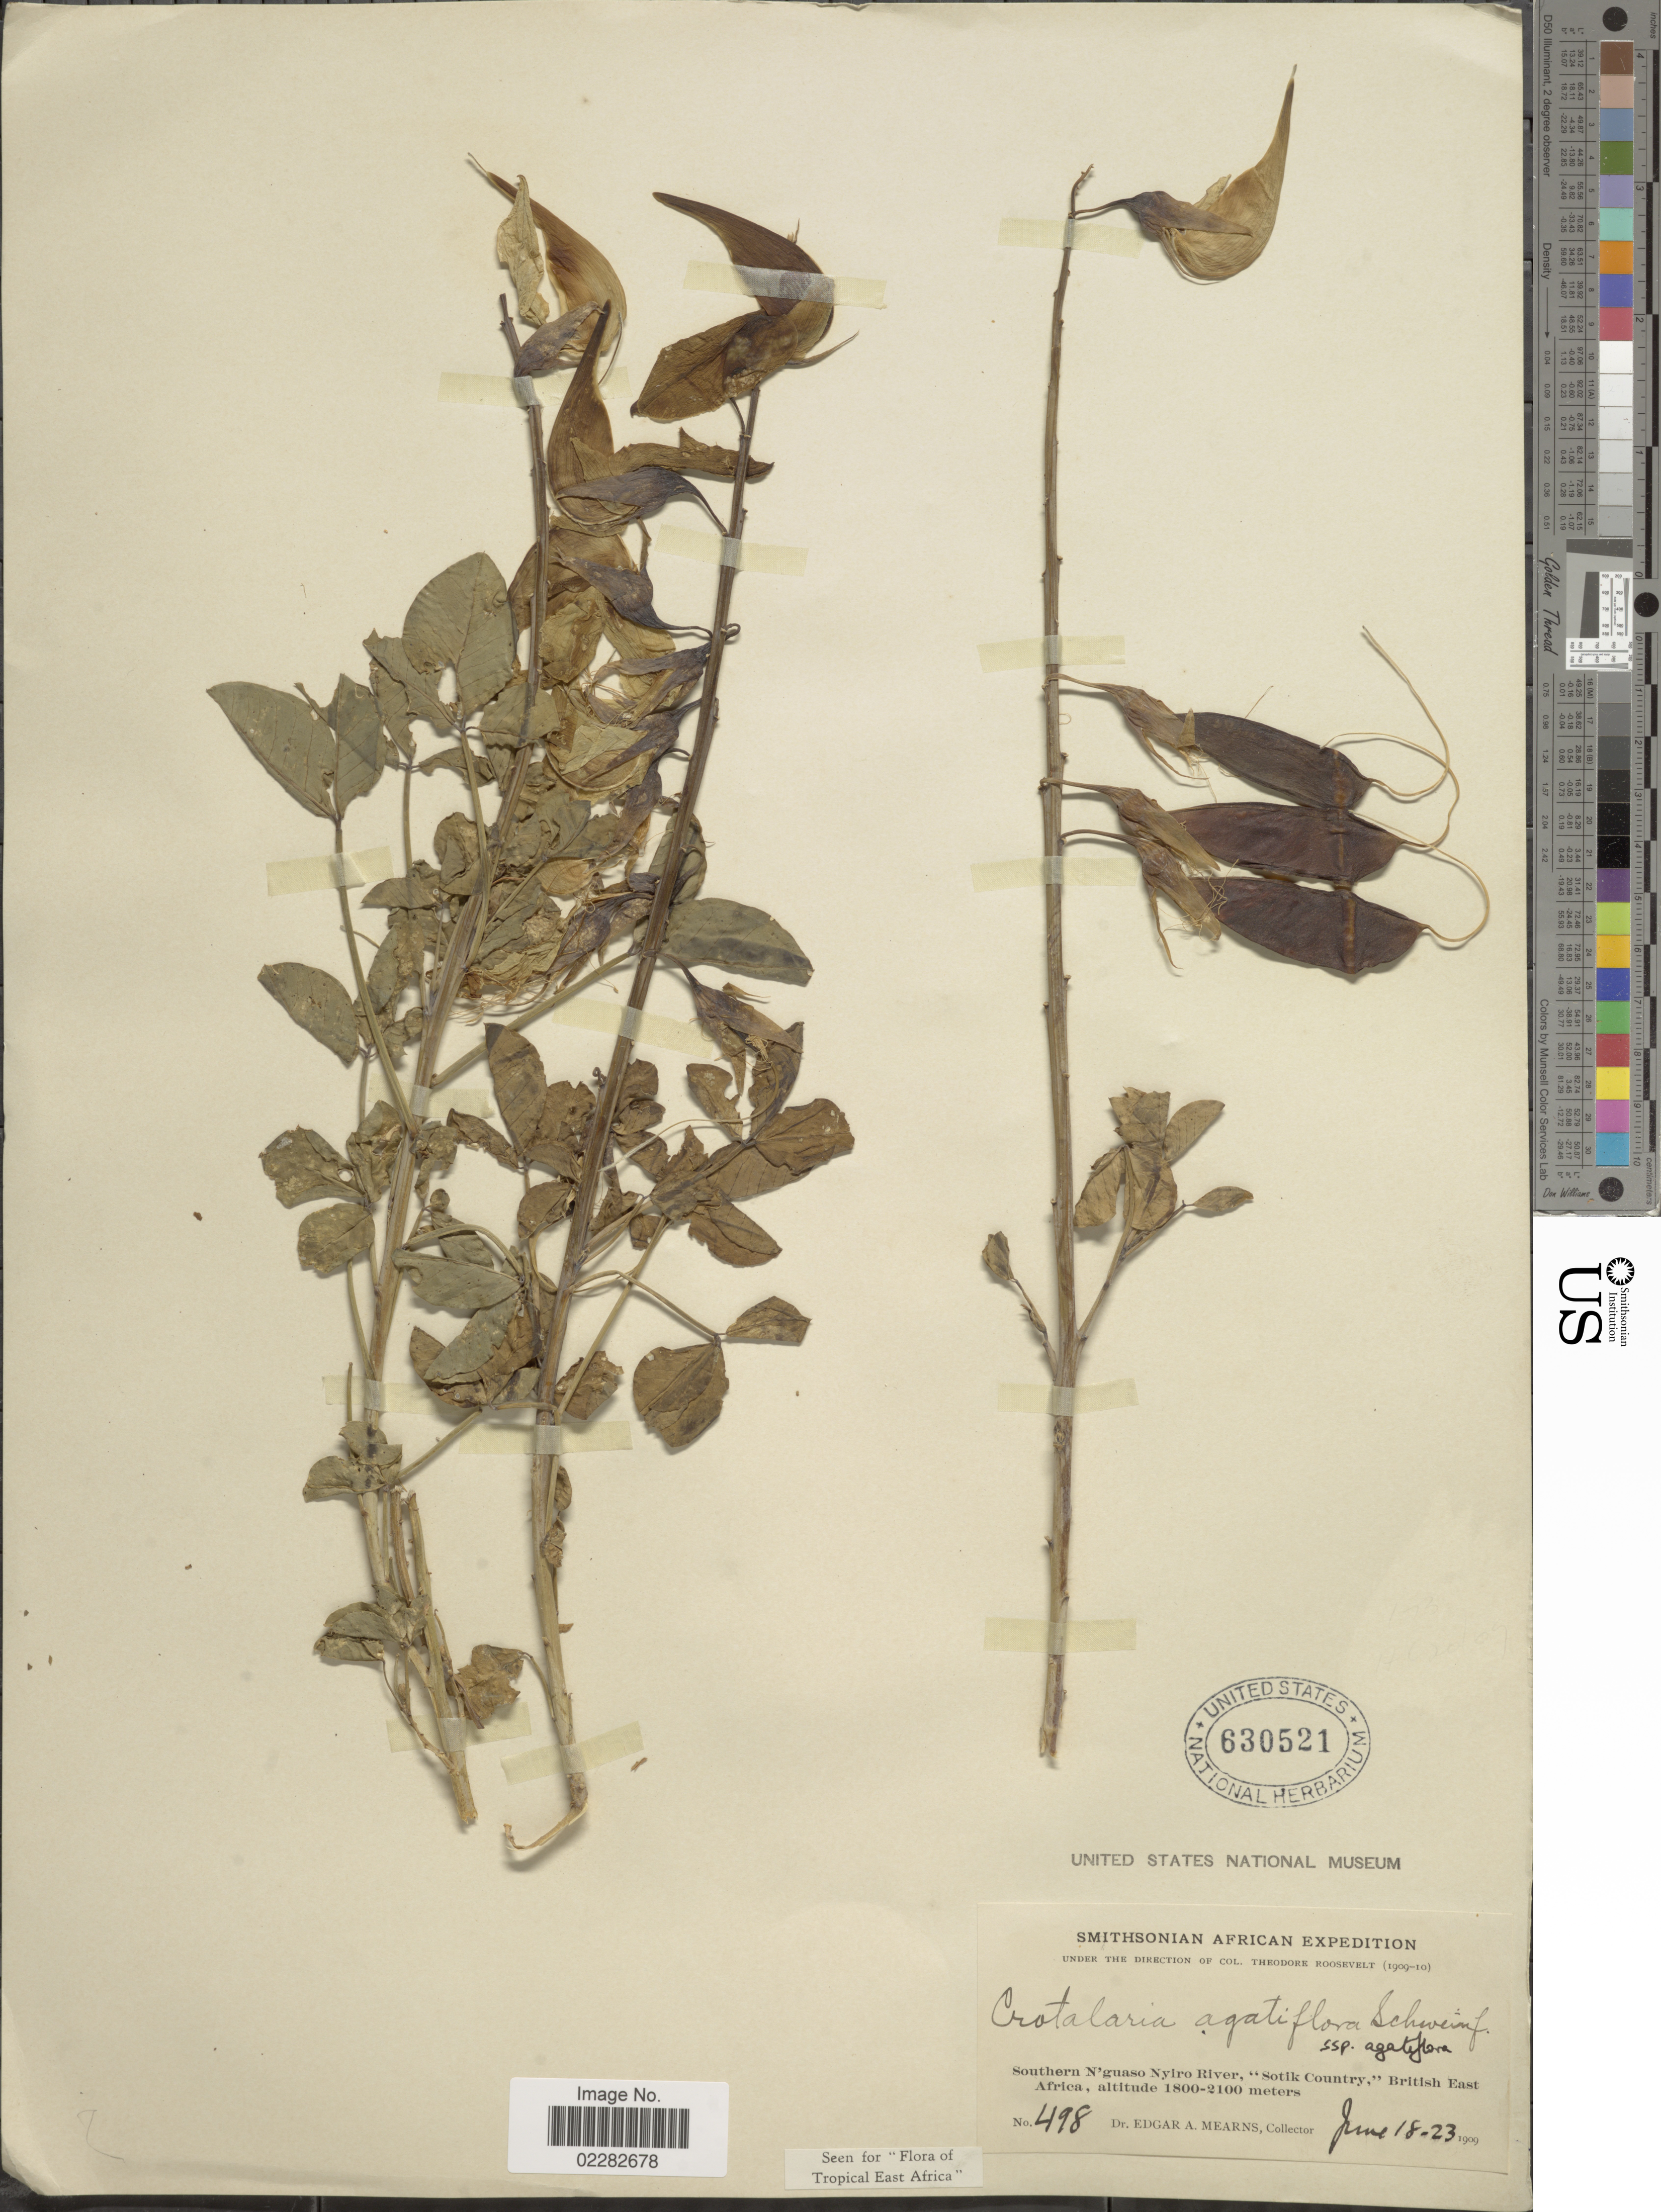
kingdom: Plantae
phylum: Tracheophyta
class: Magnoliopsida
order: Fabales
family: Fabaceae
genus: Crotalaria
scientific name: Crotalaria agatiflora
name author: Schweinf.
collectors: E. A. Mearns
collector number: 498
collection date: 1909-06-18/1909-06-23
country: Kenya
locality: Southern N'guaso Nyiro River, "Sotik Country,"British East Africa.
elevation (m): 1800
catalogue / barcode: US 630521